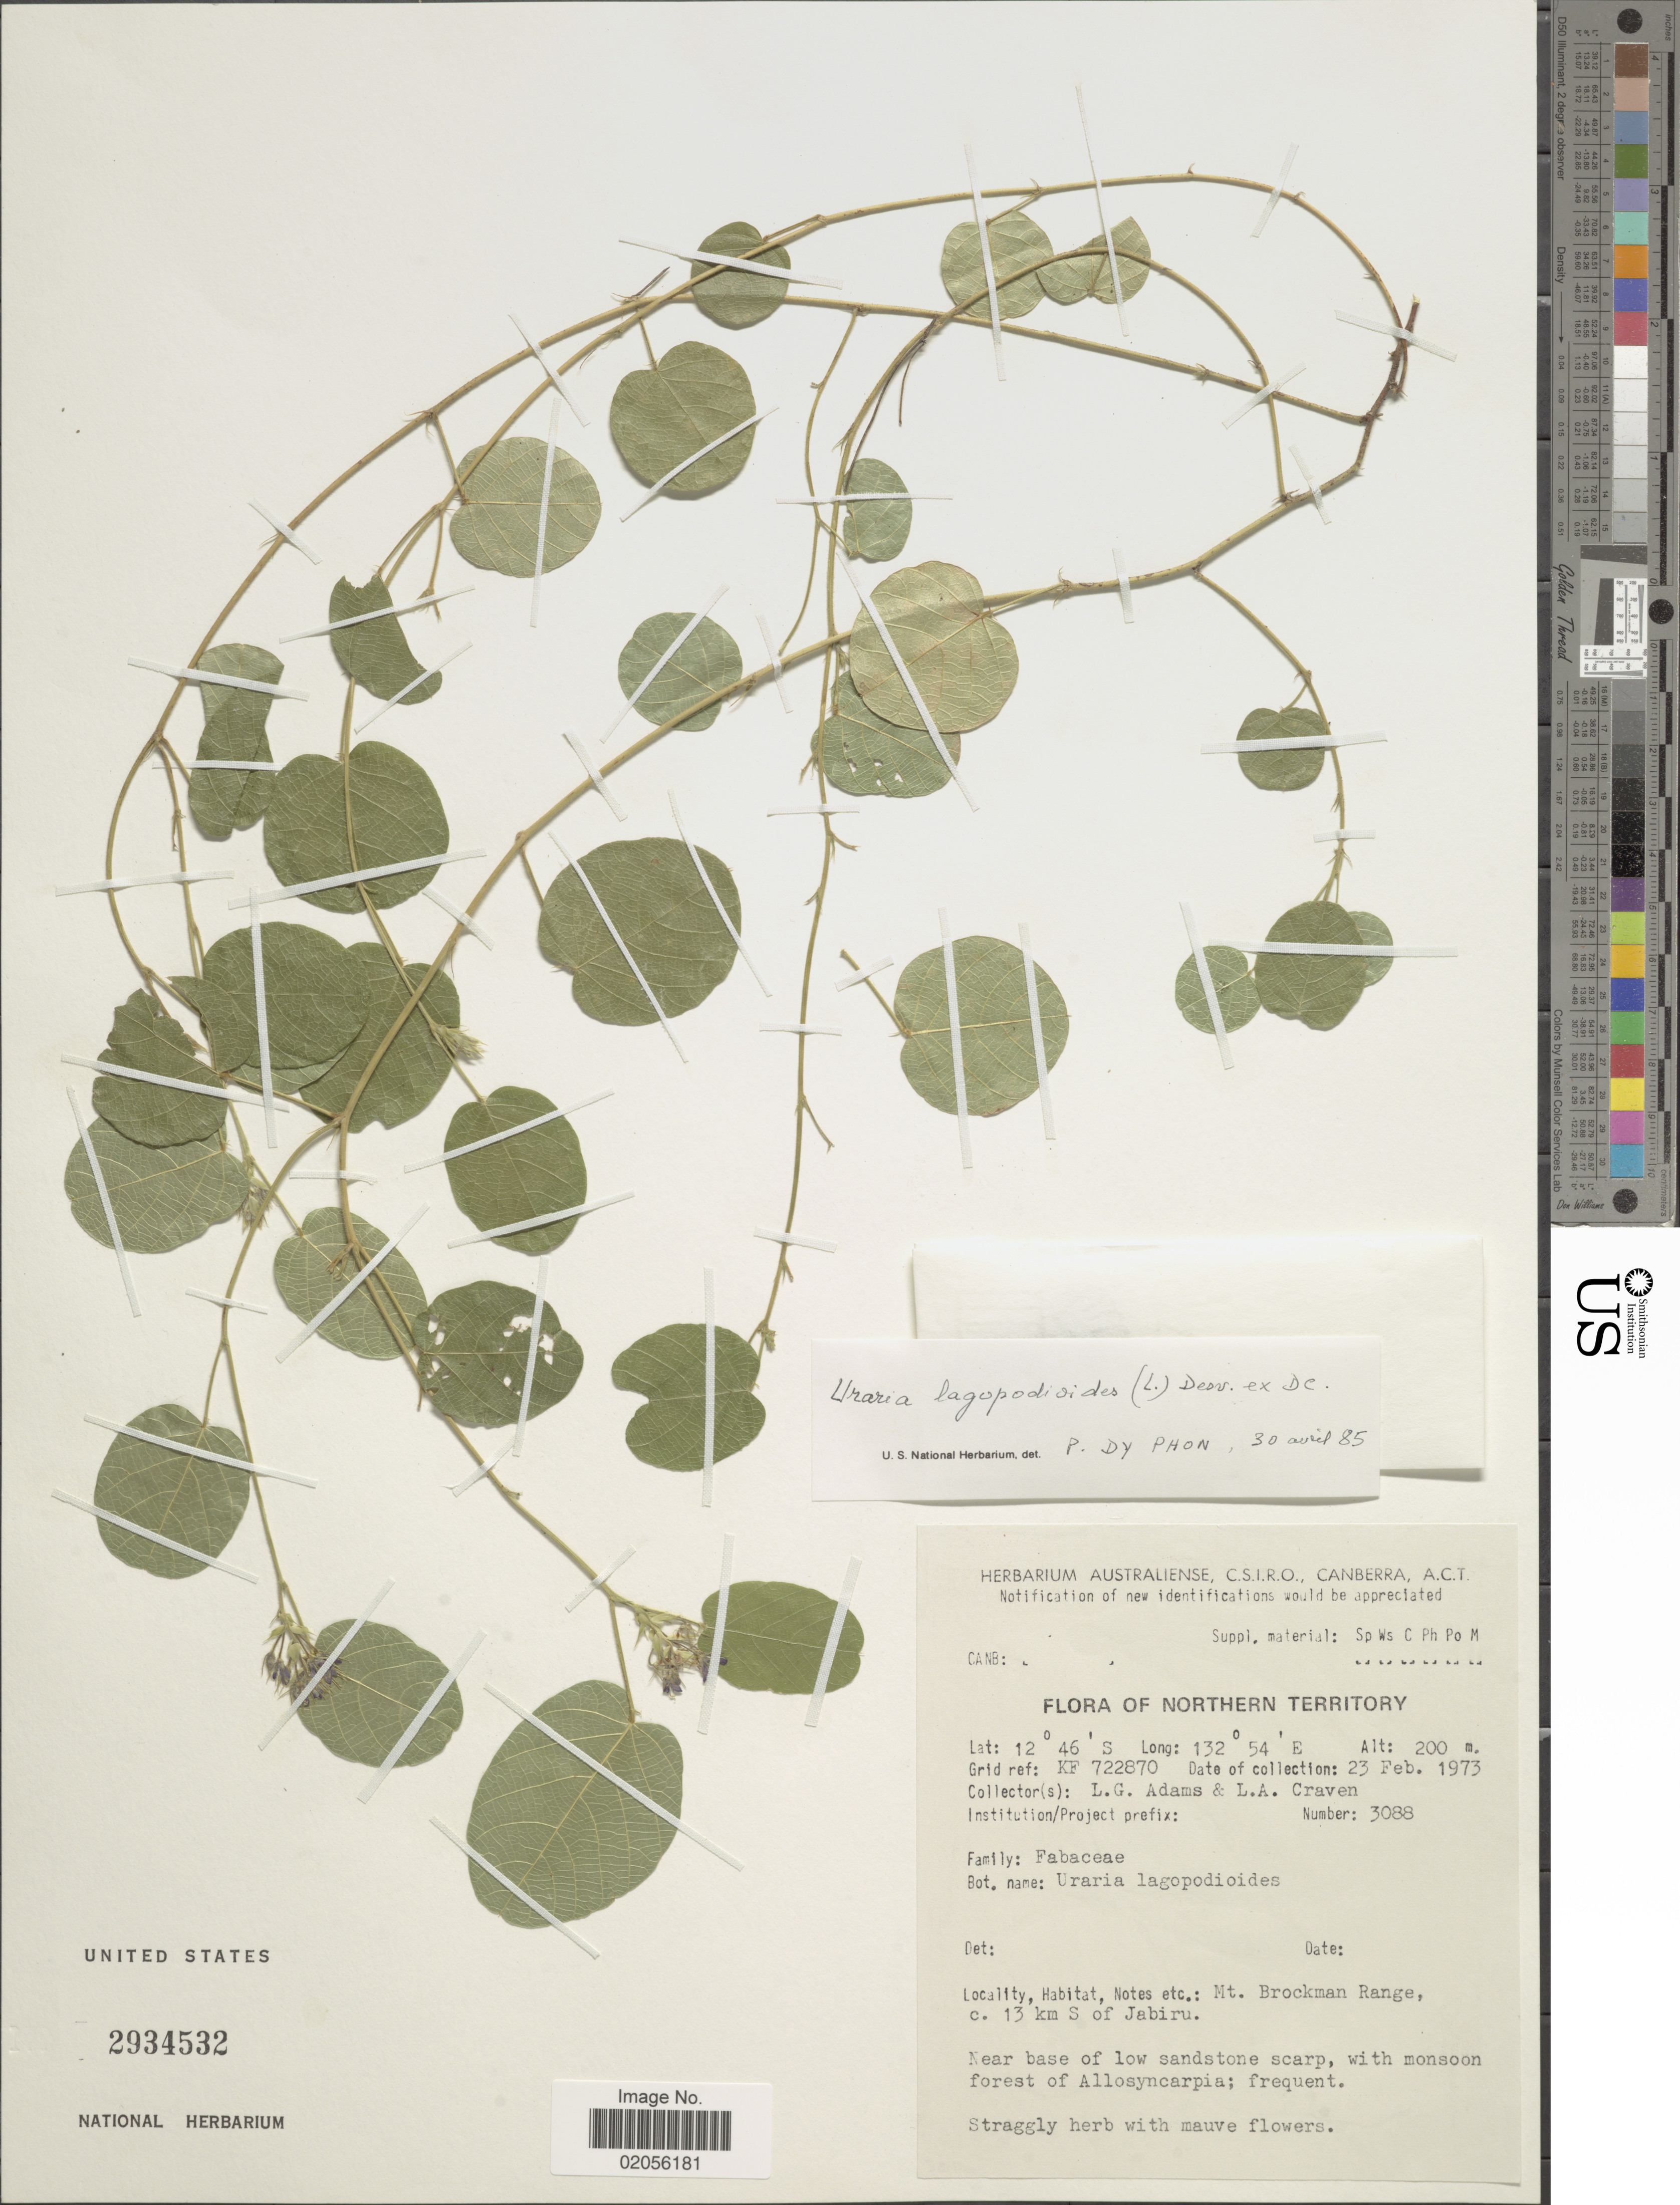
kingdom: Plantae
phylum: Tracheophyta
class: Magnoliopsida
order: Fabales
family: Fabaceae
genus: Uraria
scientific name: Uraria lagopodioides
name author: (L.) Desv. ex DC.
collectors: L. G. Adams & L. A. Craven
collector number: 3088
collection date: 1973-02-23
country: Australia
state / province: Northern Territory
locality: Mt. Brockman Range, c. 13 km S of Jabiru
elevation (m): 200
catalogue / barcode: US 2934532